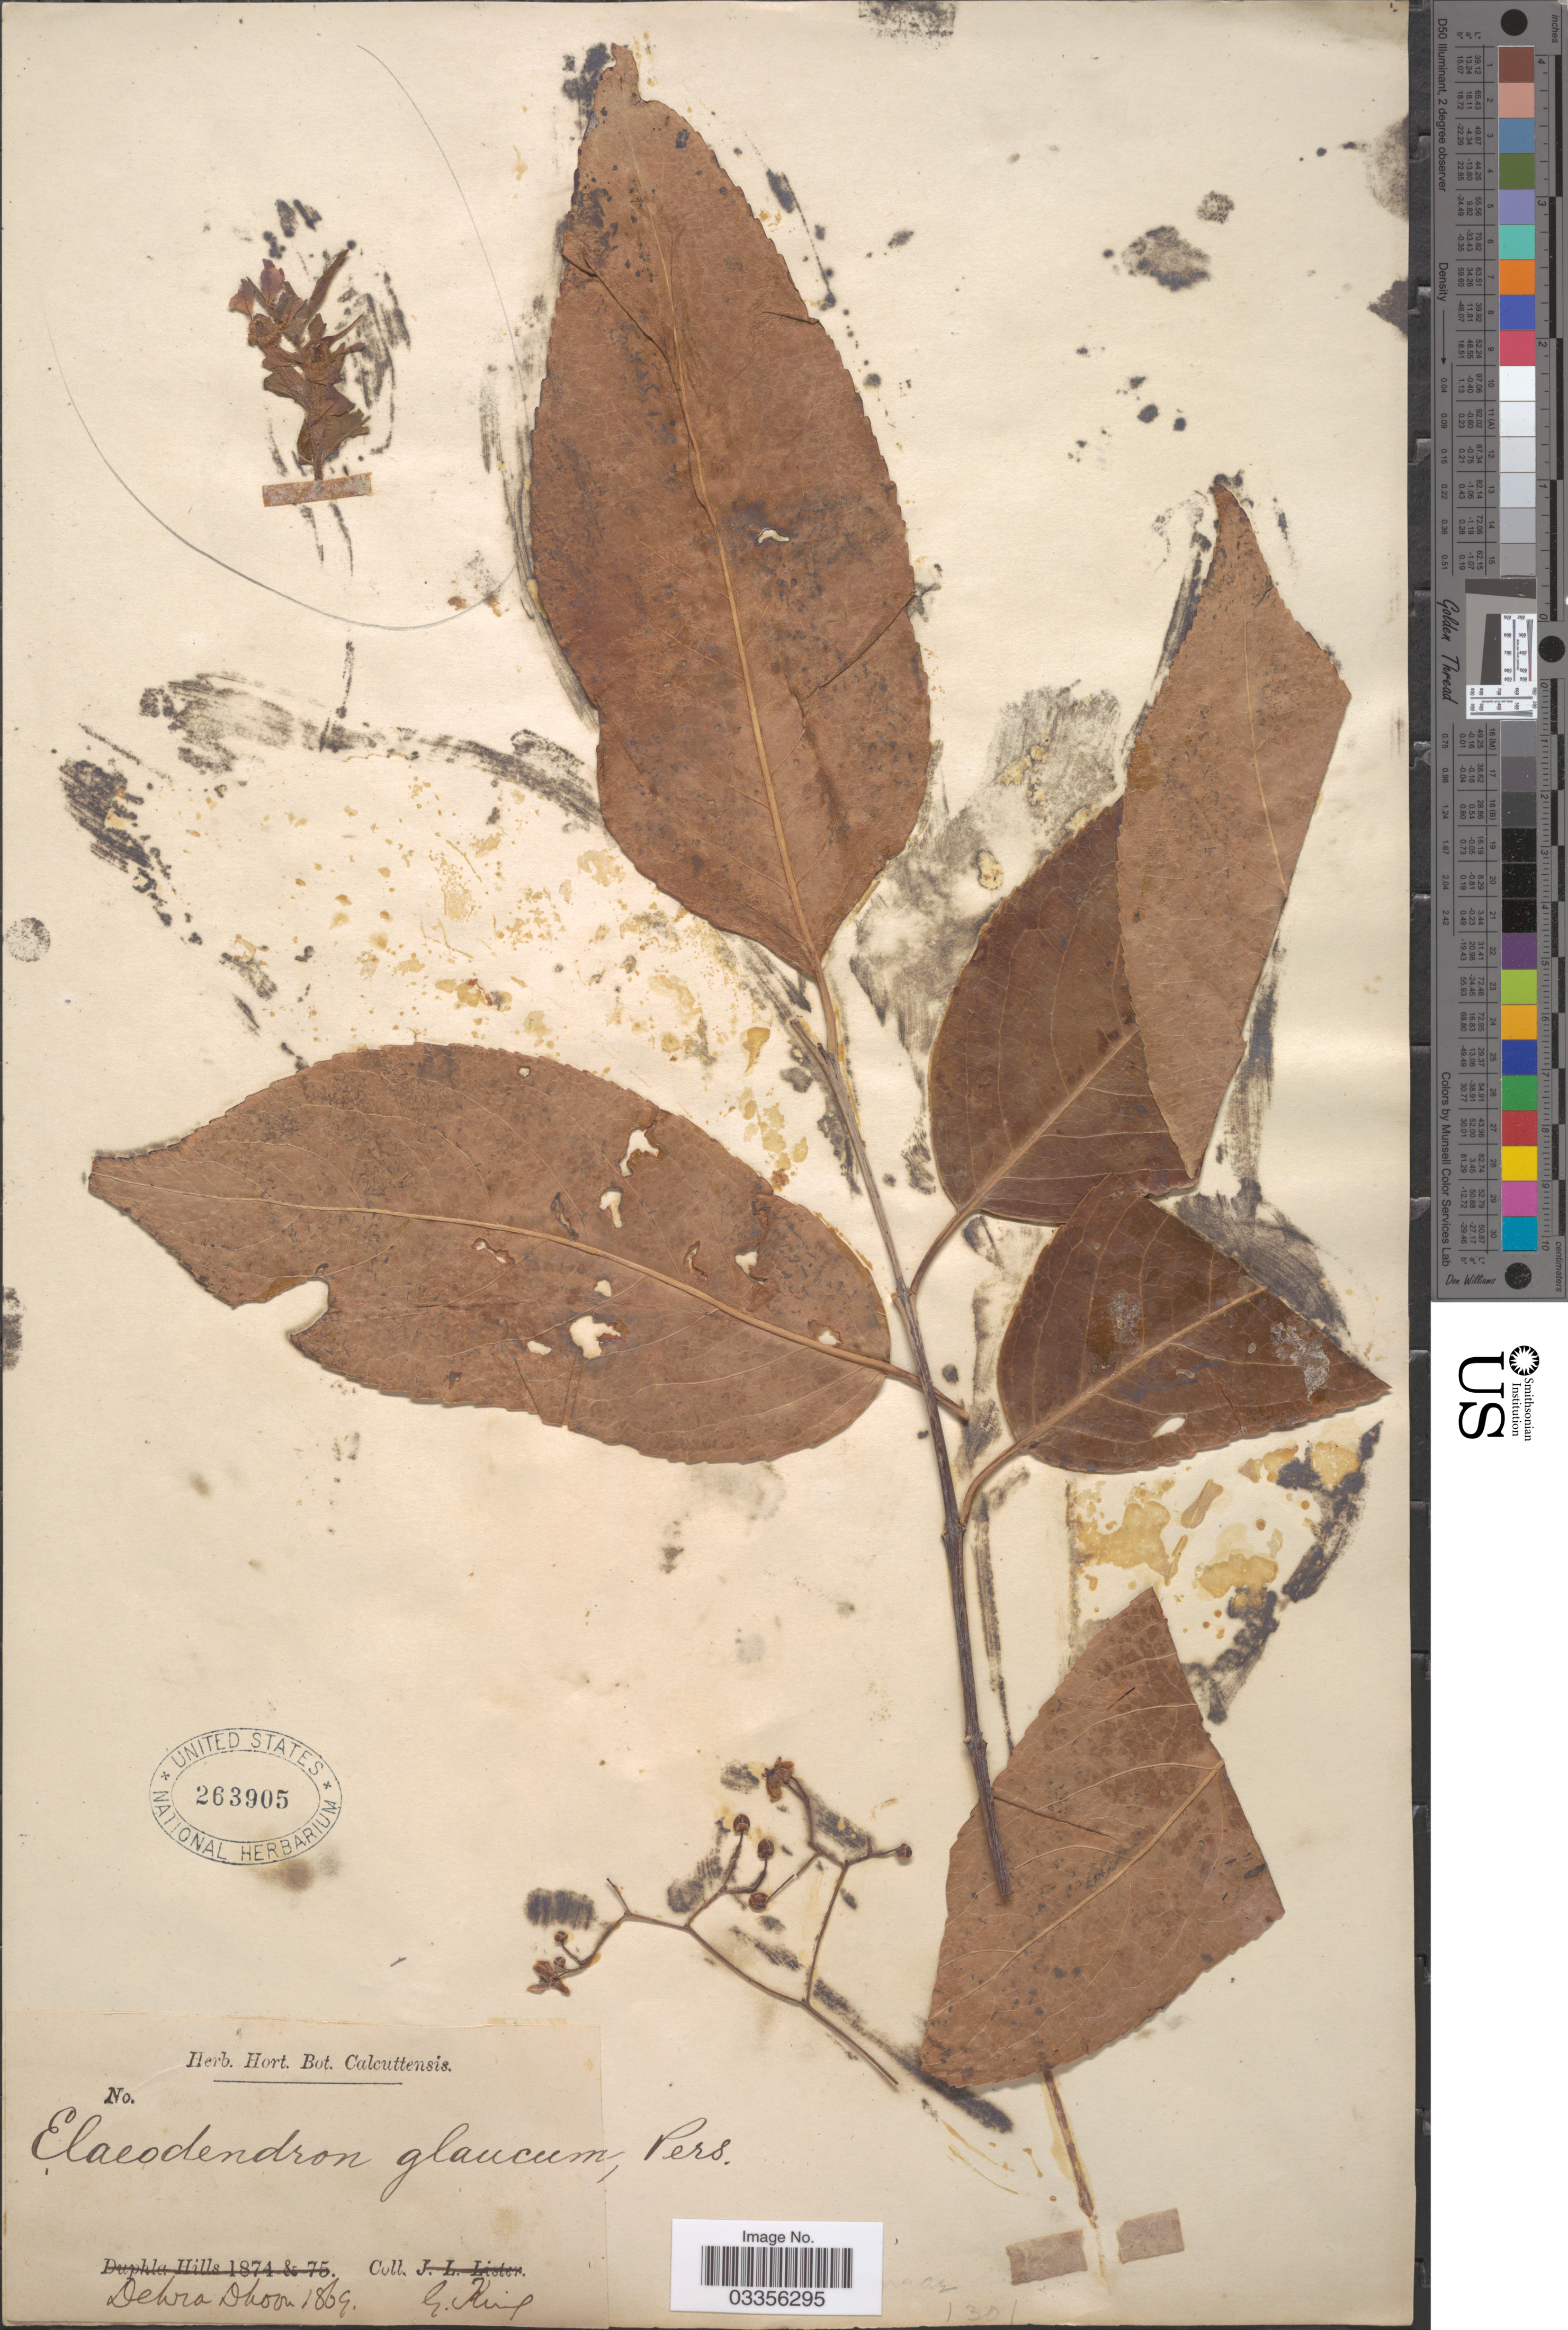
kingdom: Plantae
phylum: Tracheophyta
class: Magnoliopsida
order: Celastrales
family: Celastraceae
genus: Cassine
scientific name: Cassine albens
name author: (Retz.) Kosterm.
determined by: Strong, Mark T., (BOT), Smithsonian Institution - National Museum of Natural History (UNITED STATES)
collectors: G. King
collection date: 1869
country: India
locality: Dehra Dhoon.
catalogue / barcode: US 263905